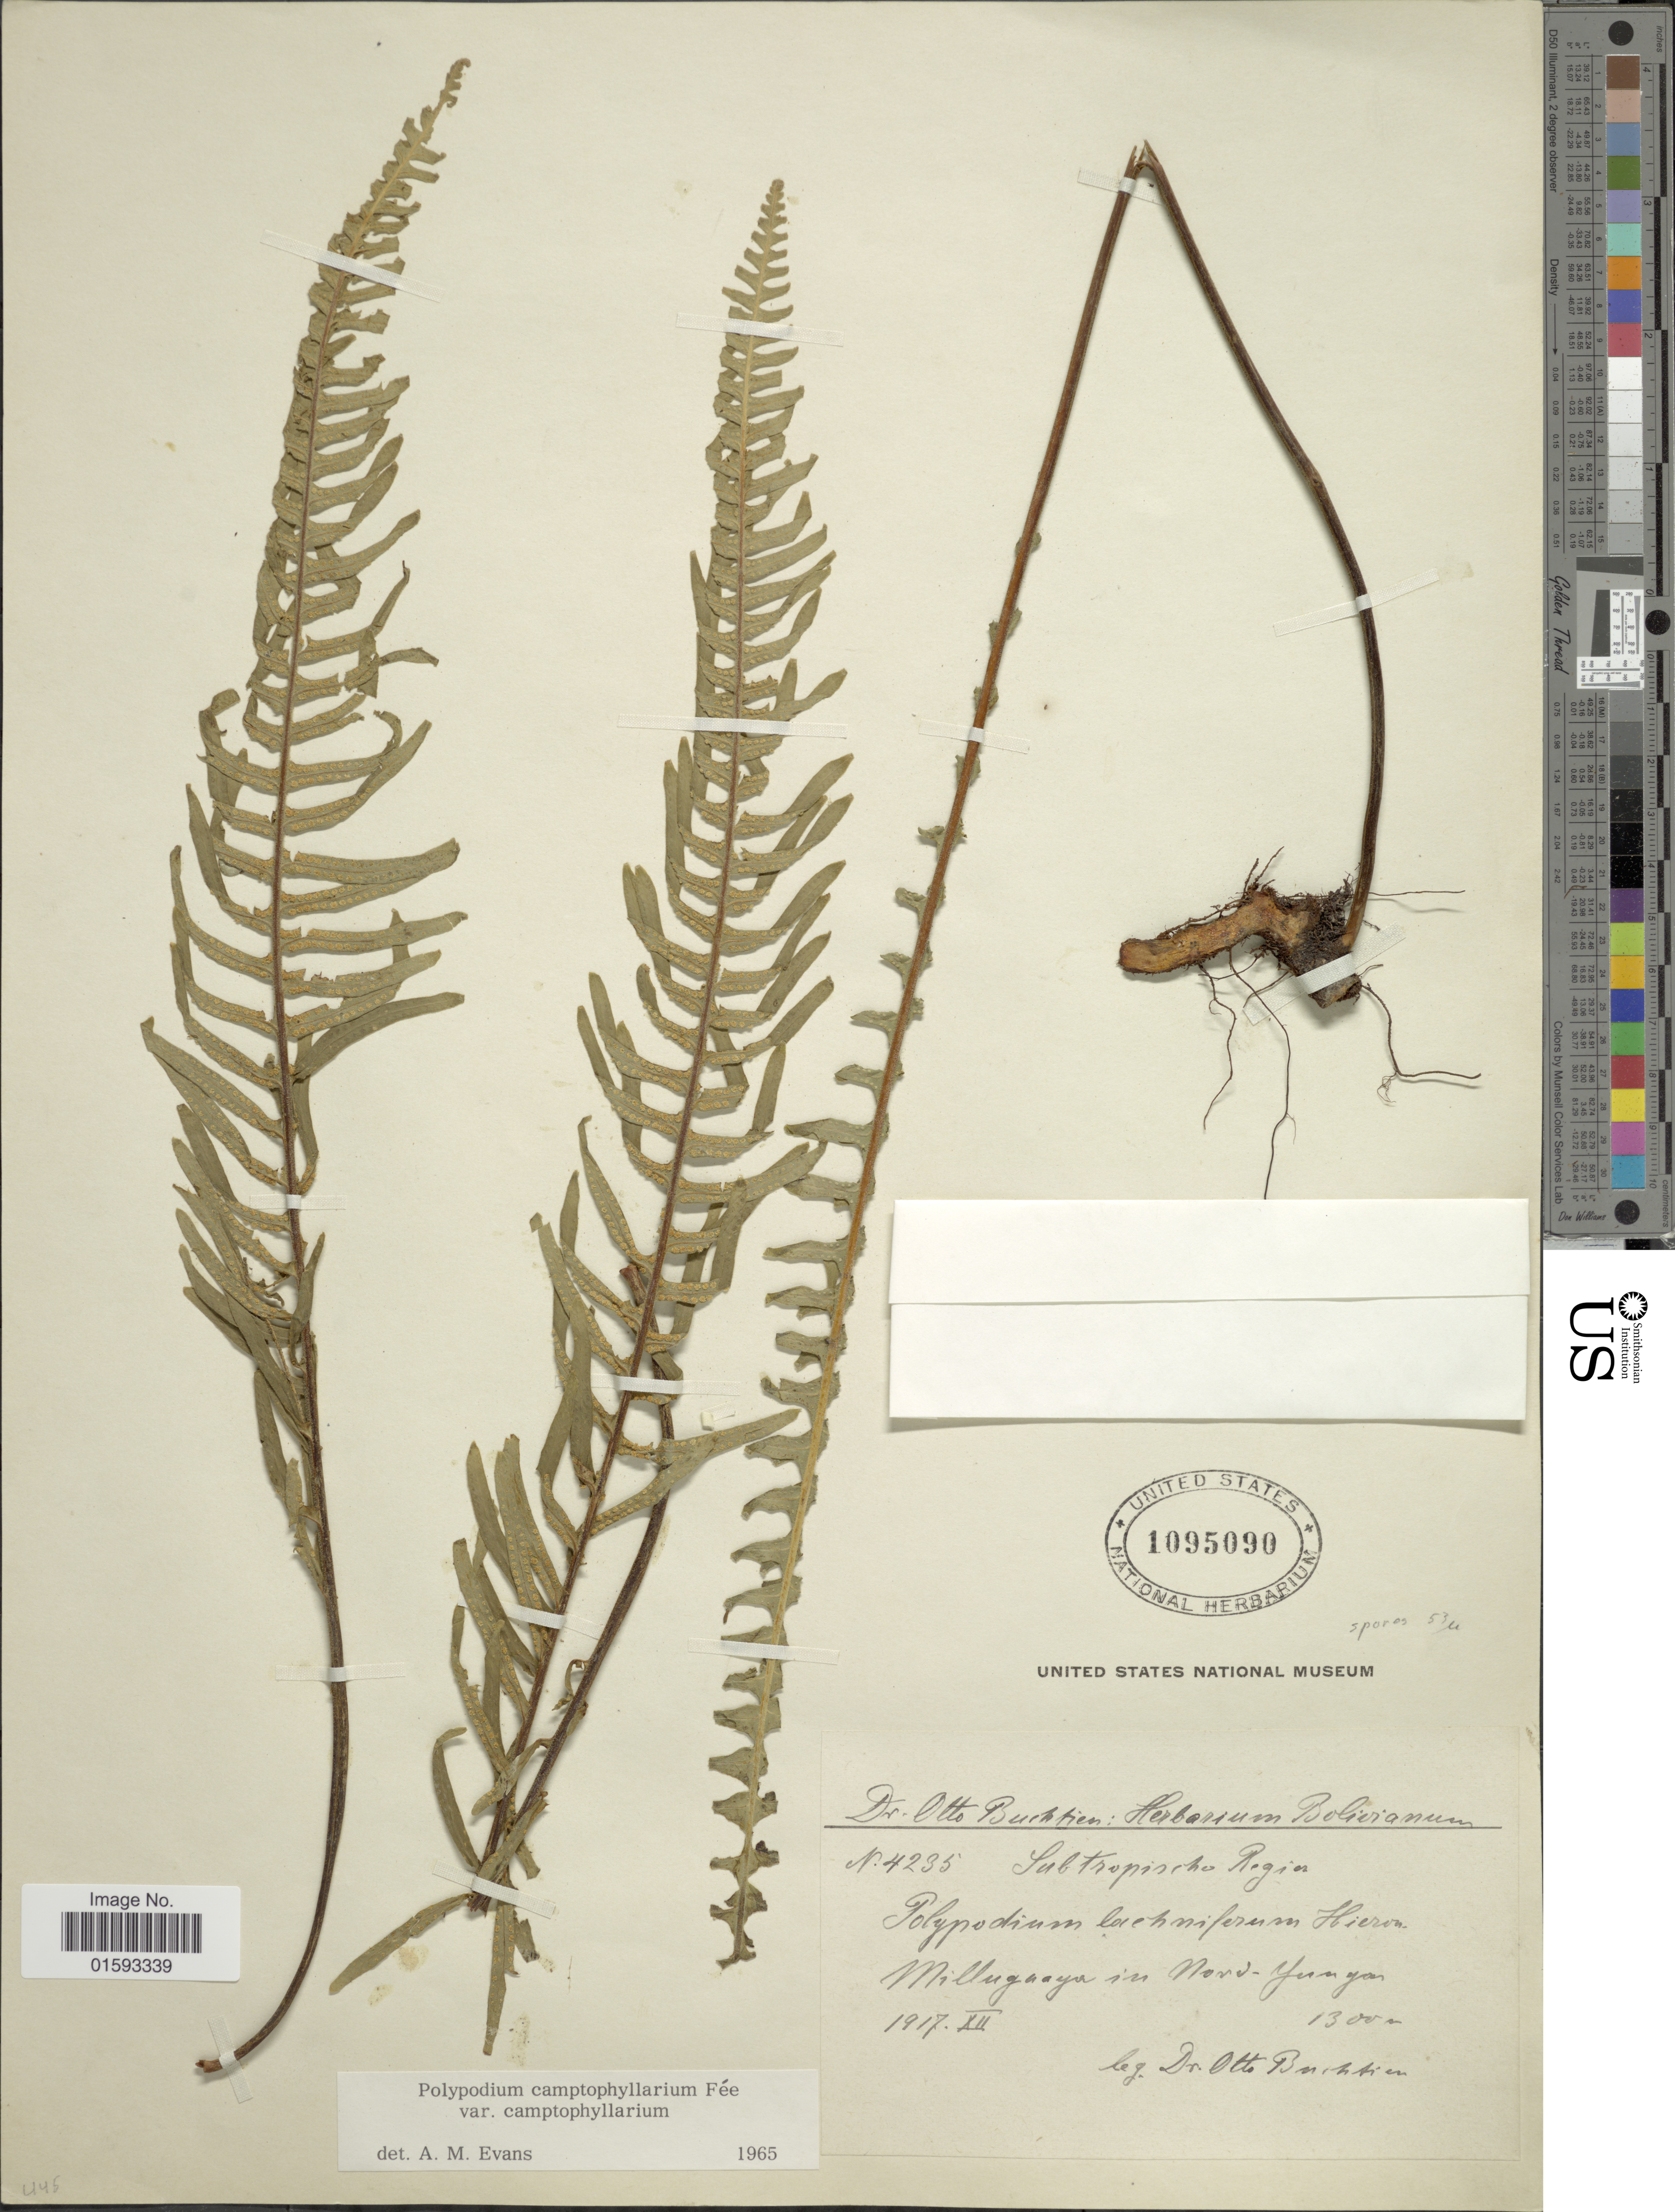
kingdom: Plantae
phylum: Tracheophyta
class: Polypodiopsida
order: Polypodiales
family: Polypodiaceae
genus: Pecluma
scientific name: Pecluma camptophyllaria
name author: (Fée) M.G. Price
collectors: O. Buchtien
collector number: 4235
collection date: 1917-12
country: Bolivia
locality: Milluguaya in Nord Yungas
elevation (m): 1300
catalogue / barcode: US 1095090